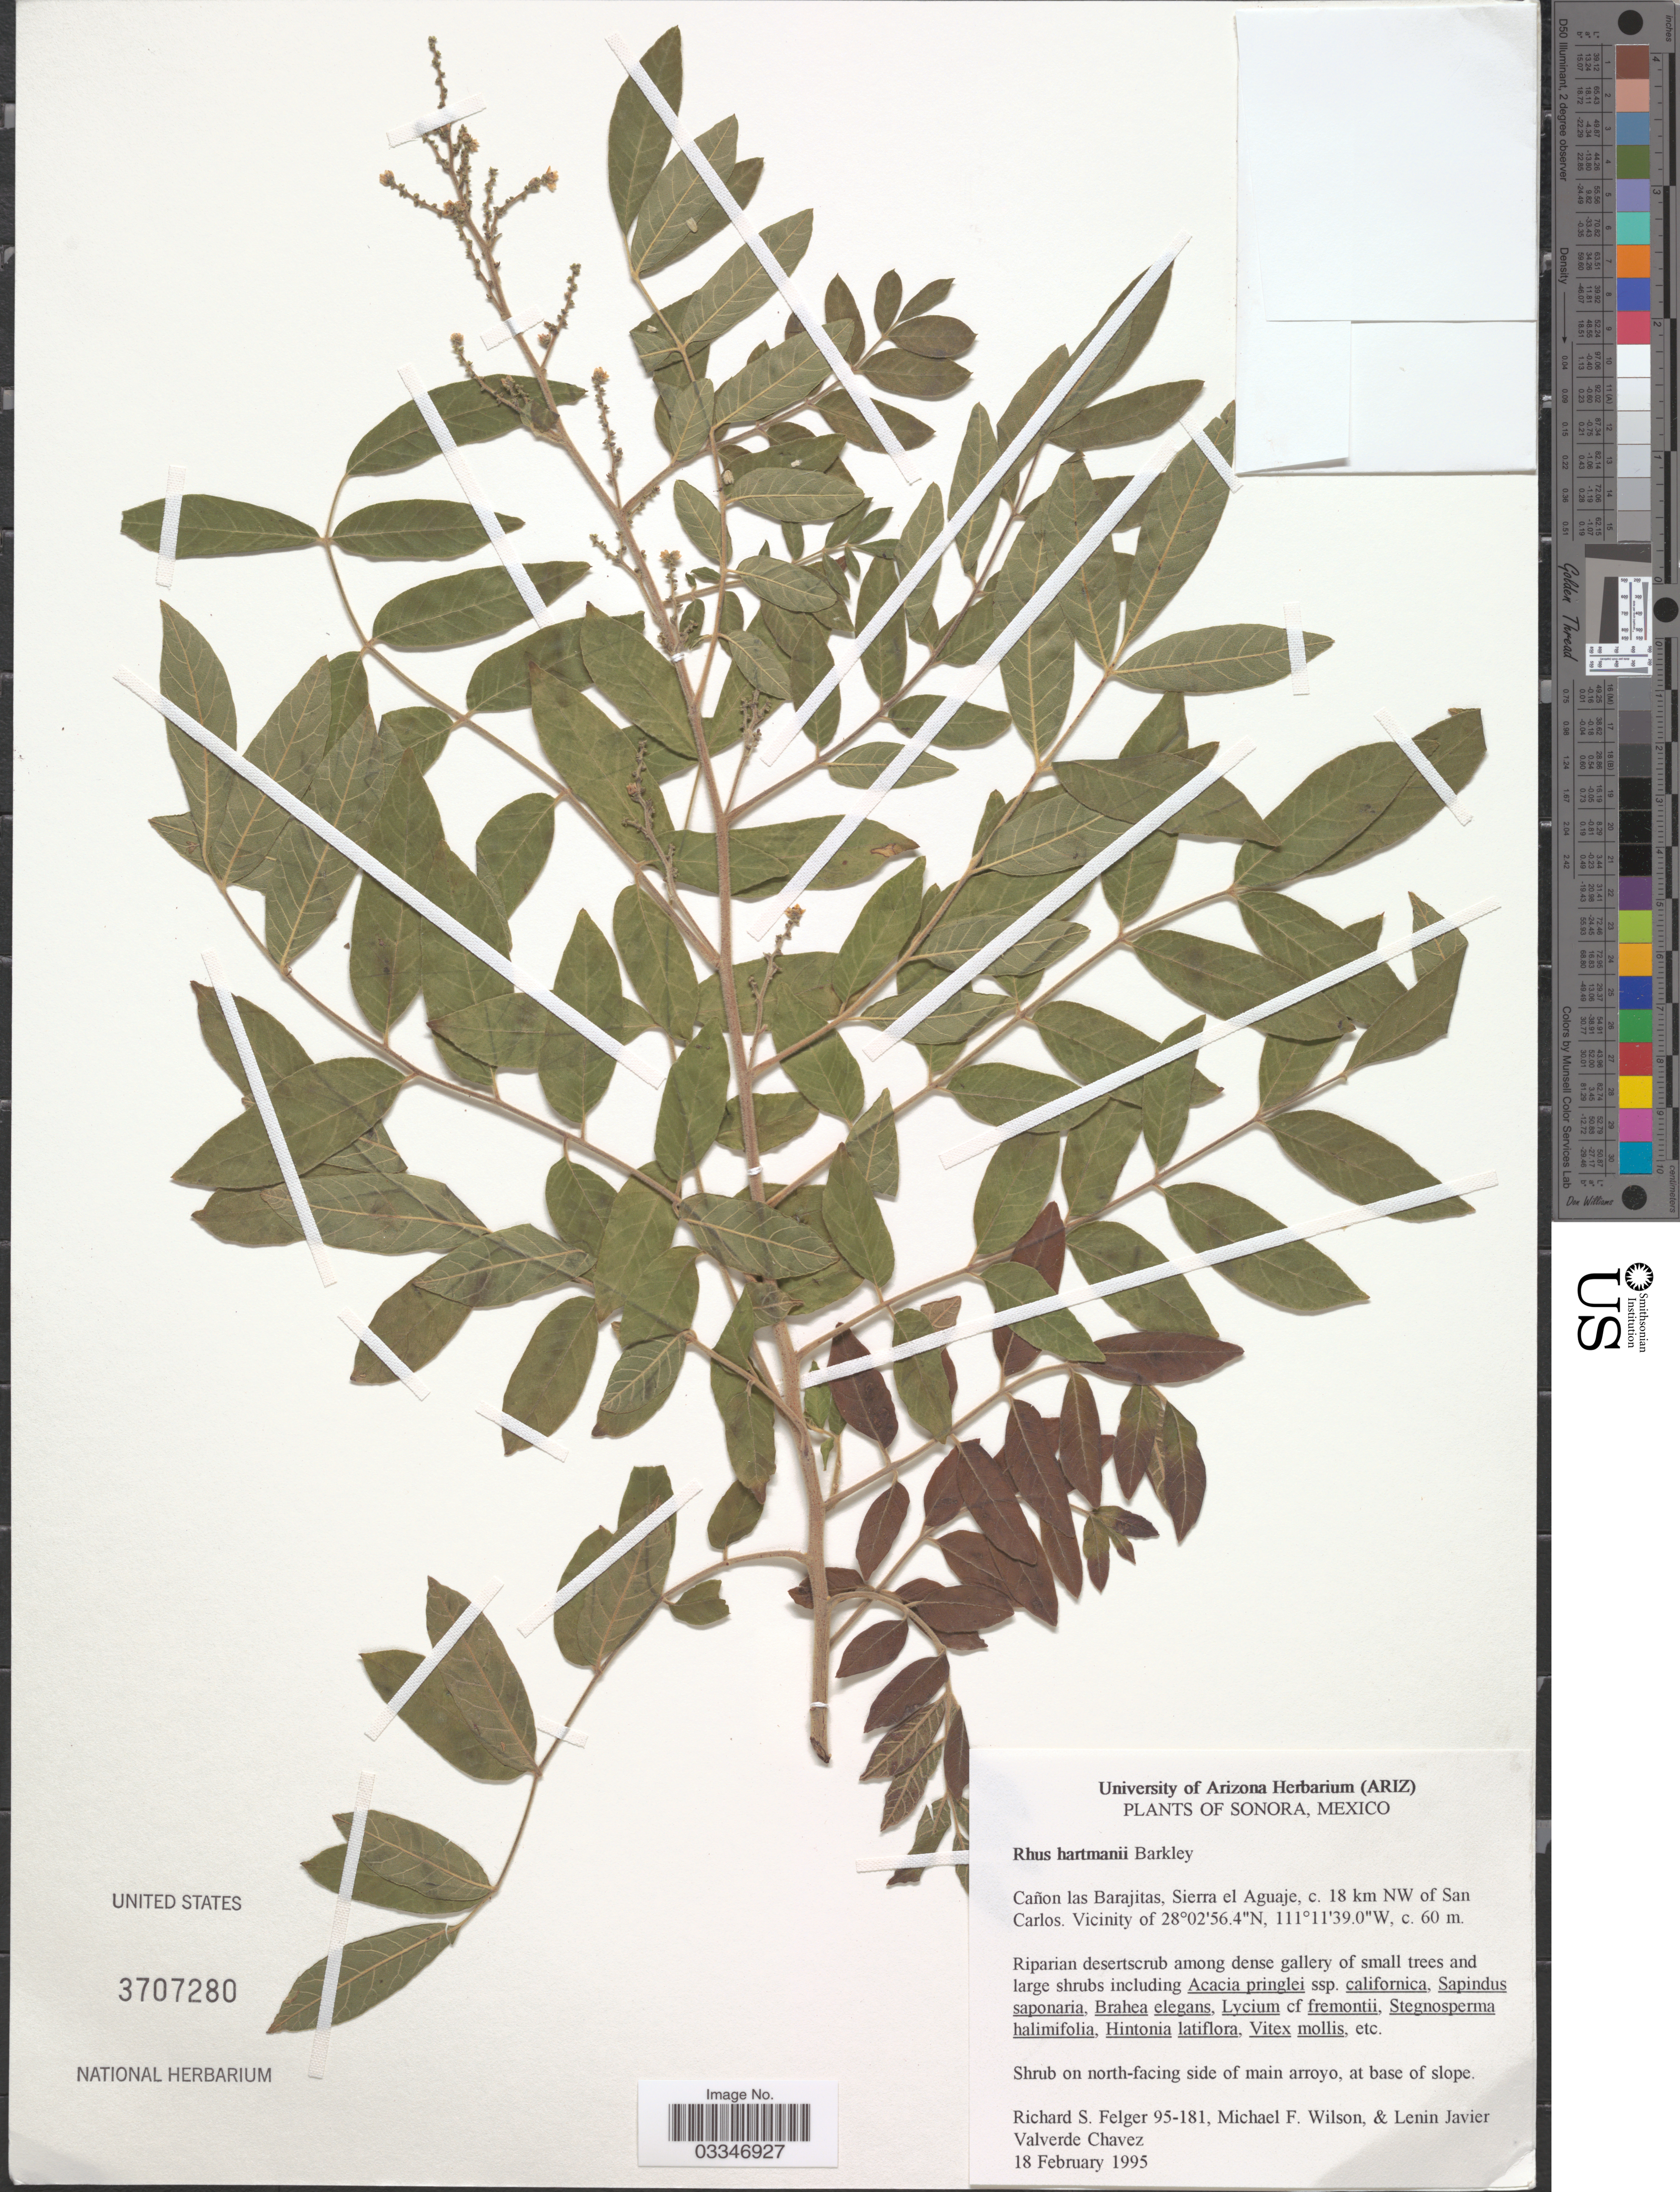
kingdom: Plantae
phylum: Tracheophyta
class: Magnoliopsida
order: Sapindales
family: Anacardiaceae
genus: Rhus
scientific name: Rhus hartmanii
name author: F.A. Barkley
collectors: R. S. Felger, M. Wilson, L. Javier & V. Chavez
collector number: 95-181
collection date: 1995-02-18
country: Mexico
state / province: Sonora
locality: Cañon las Barajitas, Sierra el Aguaje, c. 18 km NW of San Carlos.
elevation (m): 60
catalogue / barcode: US 3707280